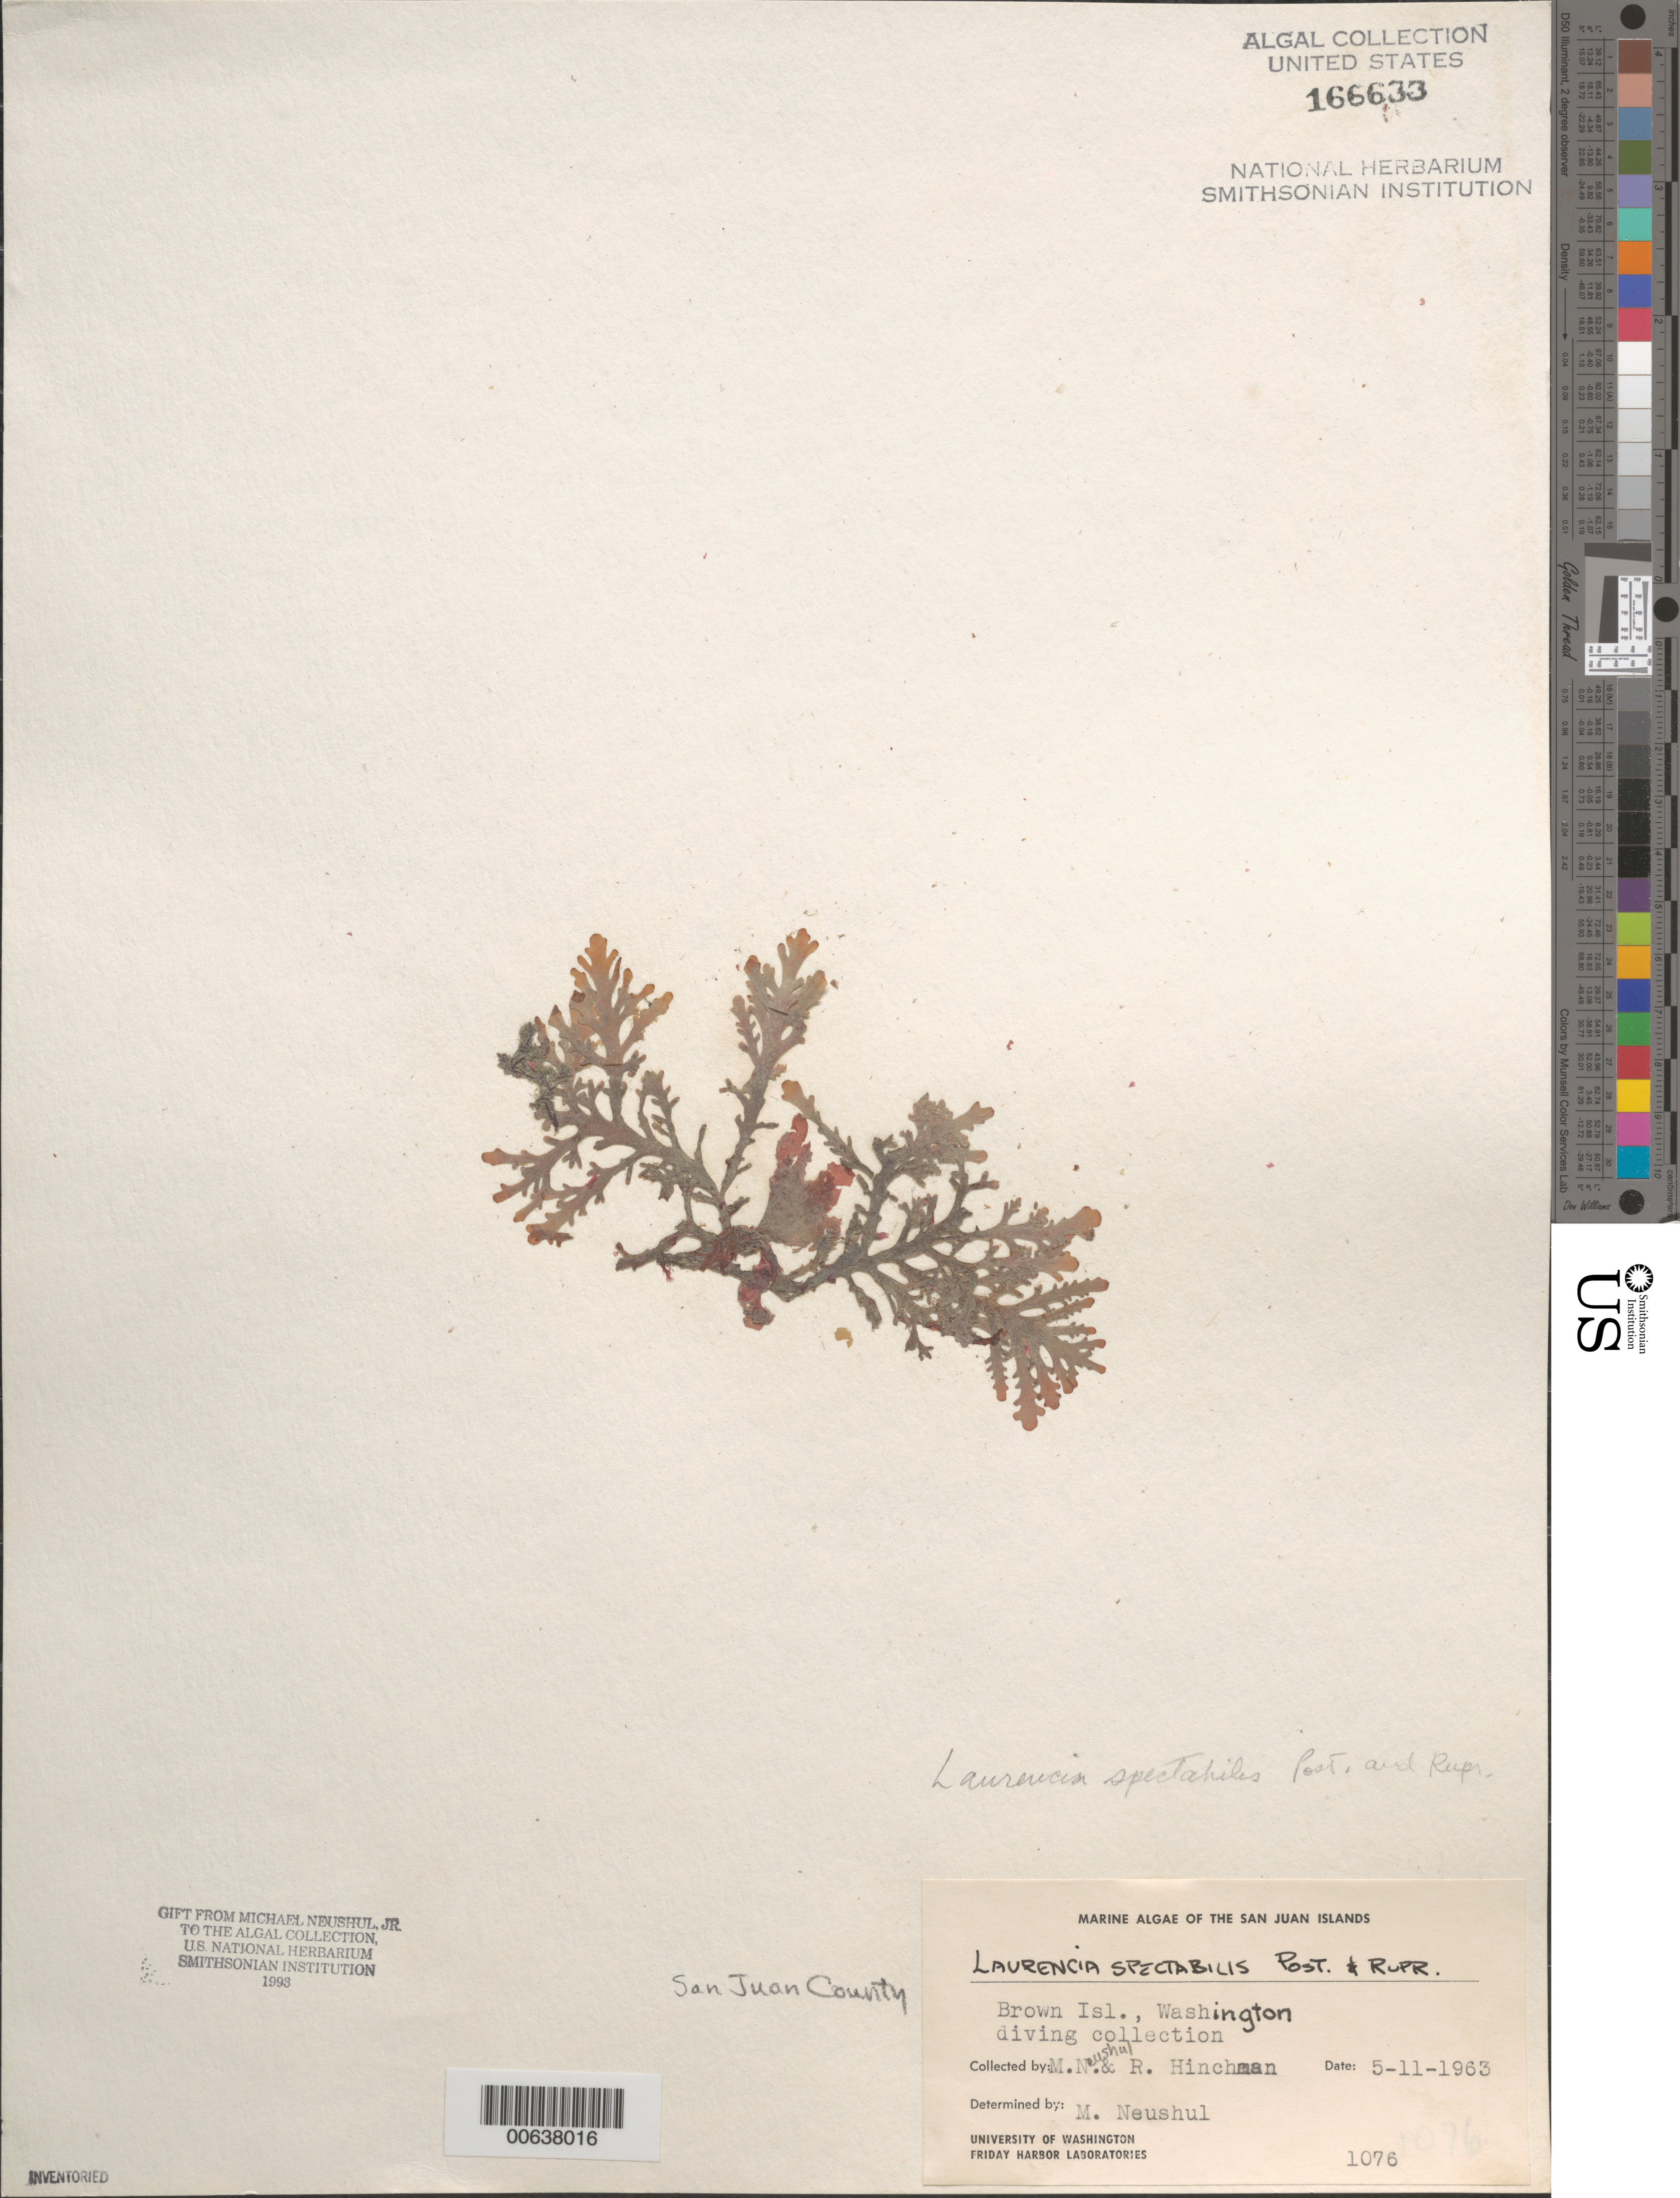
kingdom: Plantae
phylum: Rhodophyta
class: Florideophyceae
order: Ceramiales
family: Rhodomelaceae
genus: Osmundea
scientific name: Osmundea spectabilis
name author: (Postels & Rupr.) K.W. Nam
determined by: Algae name updating Project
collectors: M. Neushul & R. Hinchman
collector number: Neushul 1076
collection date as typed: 11 May 1963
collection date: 1963-05-11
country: United States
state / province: Washington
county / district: San Juan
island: Brown Island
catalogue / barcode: US 166633